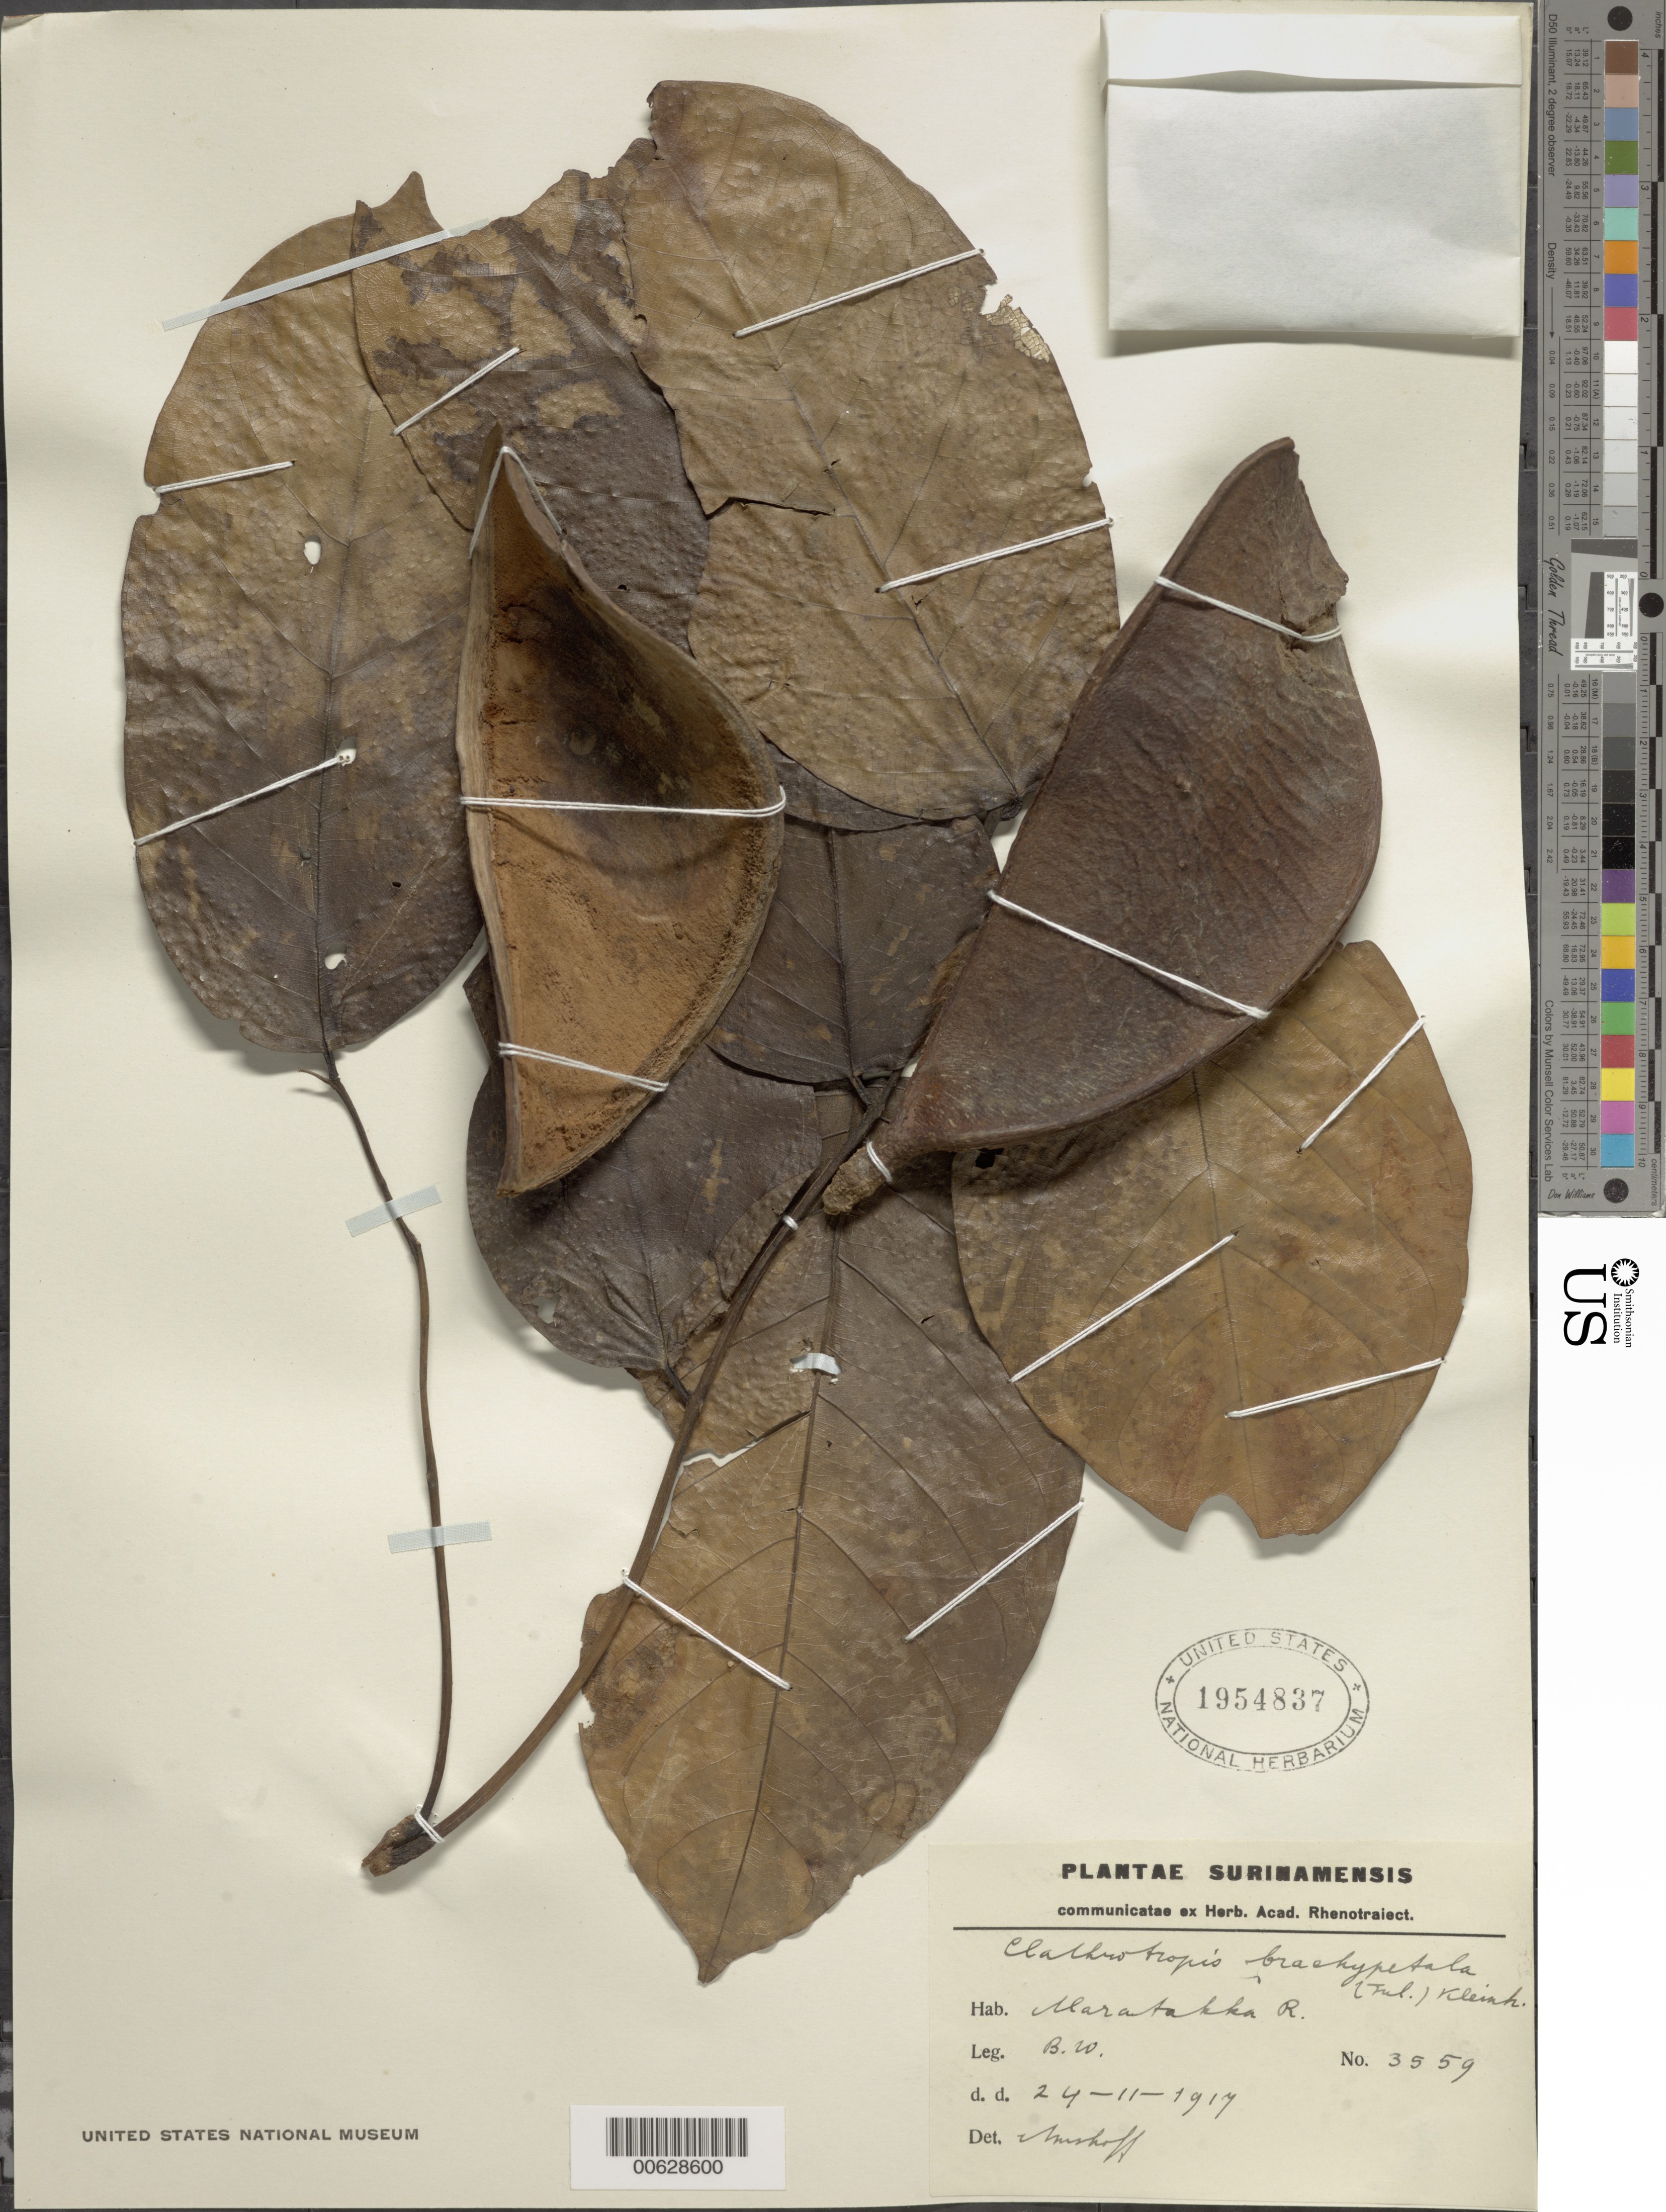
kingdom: Plantae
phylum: Tracheophyta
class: Magnoliopsida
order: Fabales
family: Fabaceae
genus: Clathrotropis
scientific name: Clathrotropis brachypetala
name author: (Tul.) Kleinh.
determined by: Amshoff, G. J. H.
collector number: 3559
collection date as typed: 24-Nov-17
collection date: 1917-11-24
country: Suriname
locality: Maratakka R.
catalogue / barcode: US 1954837